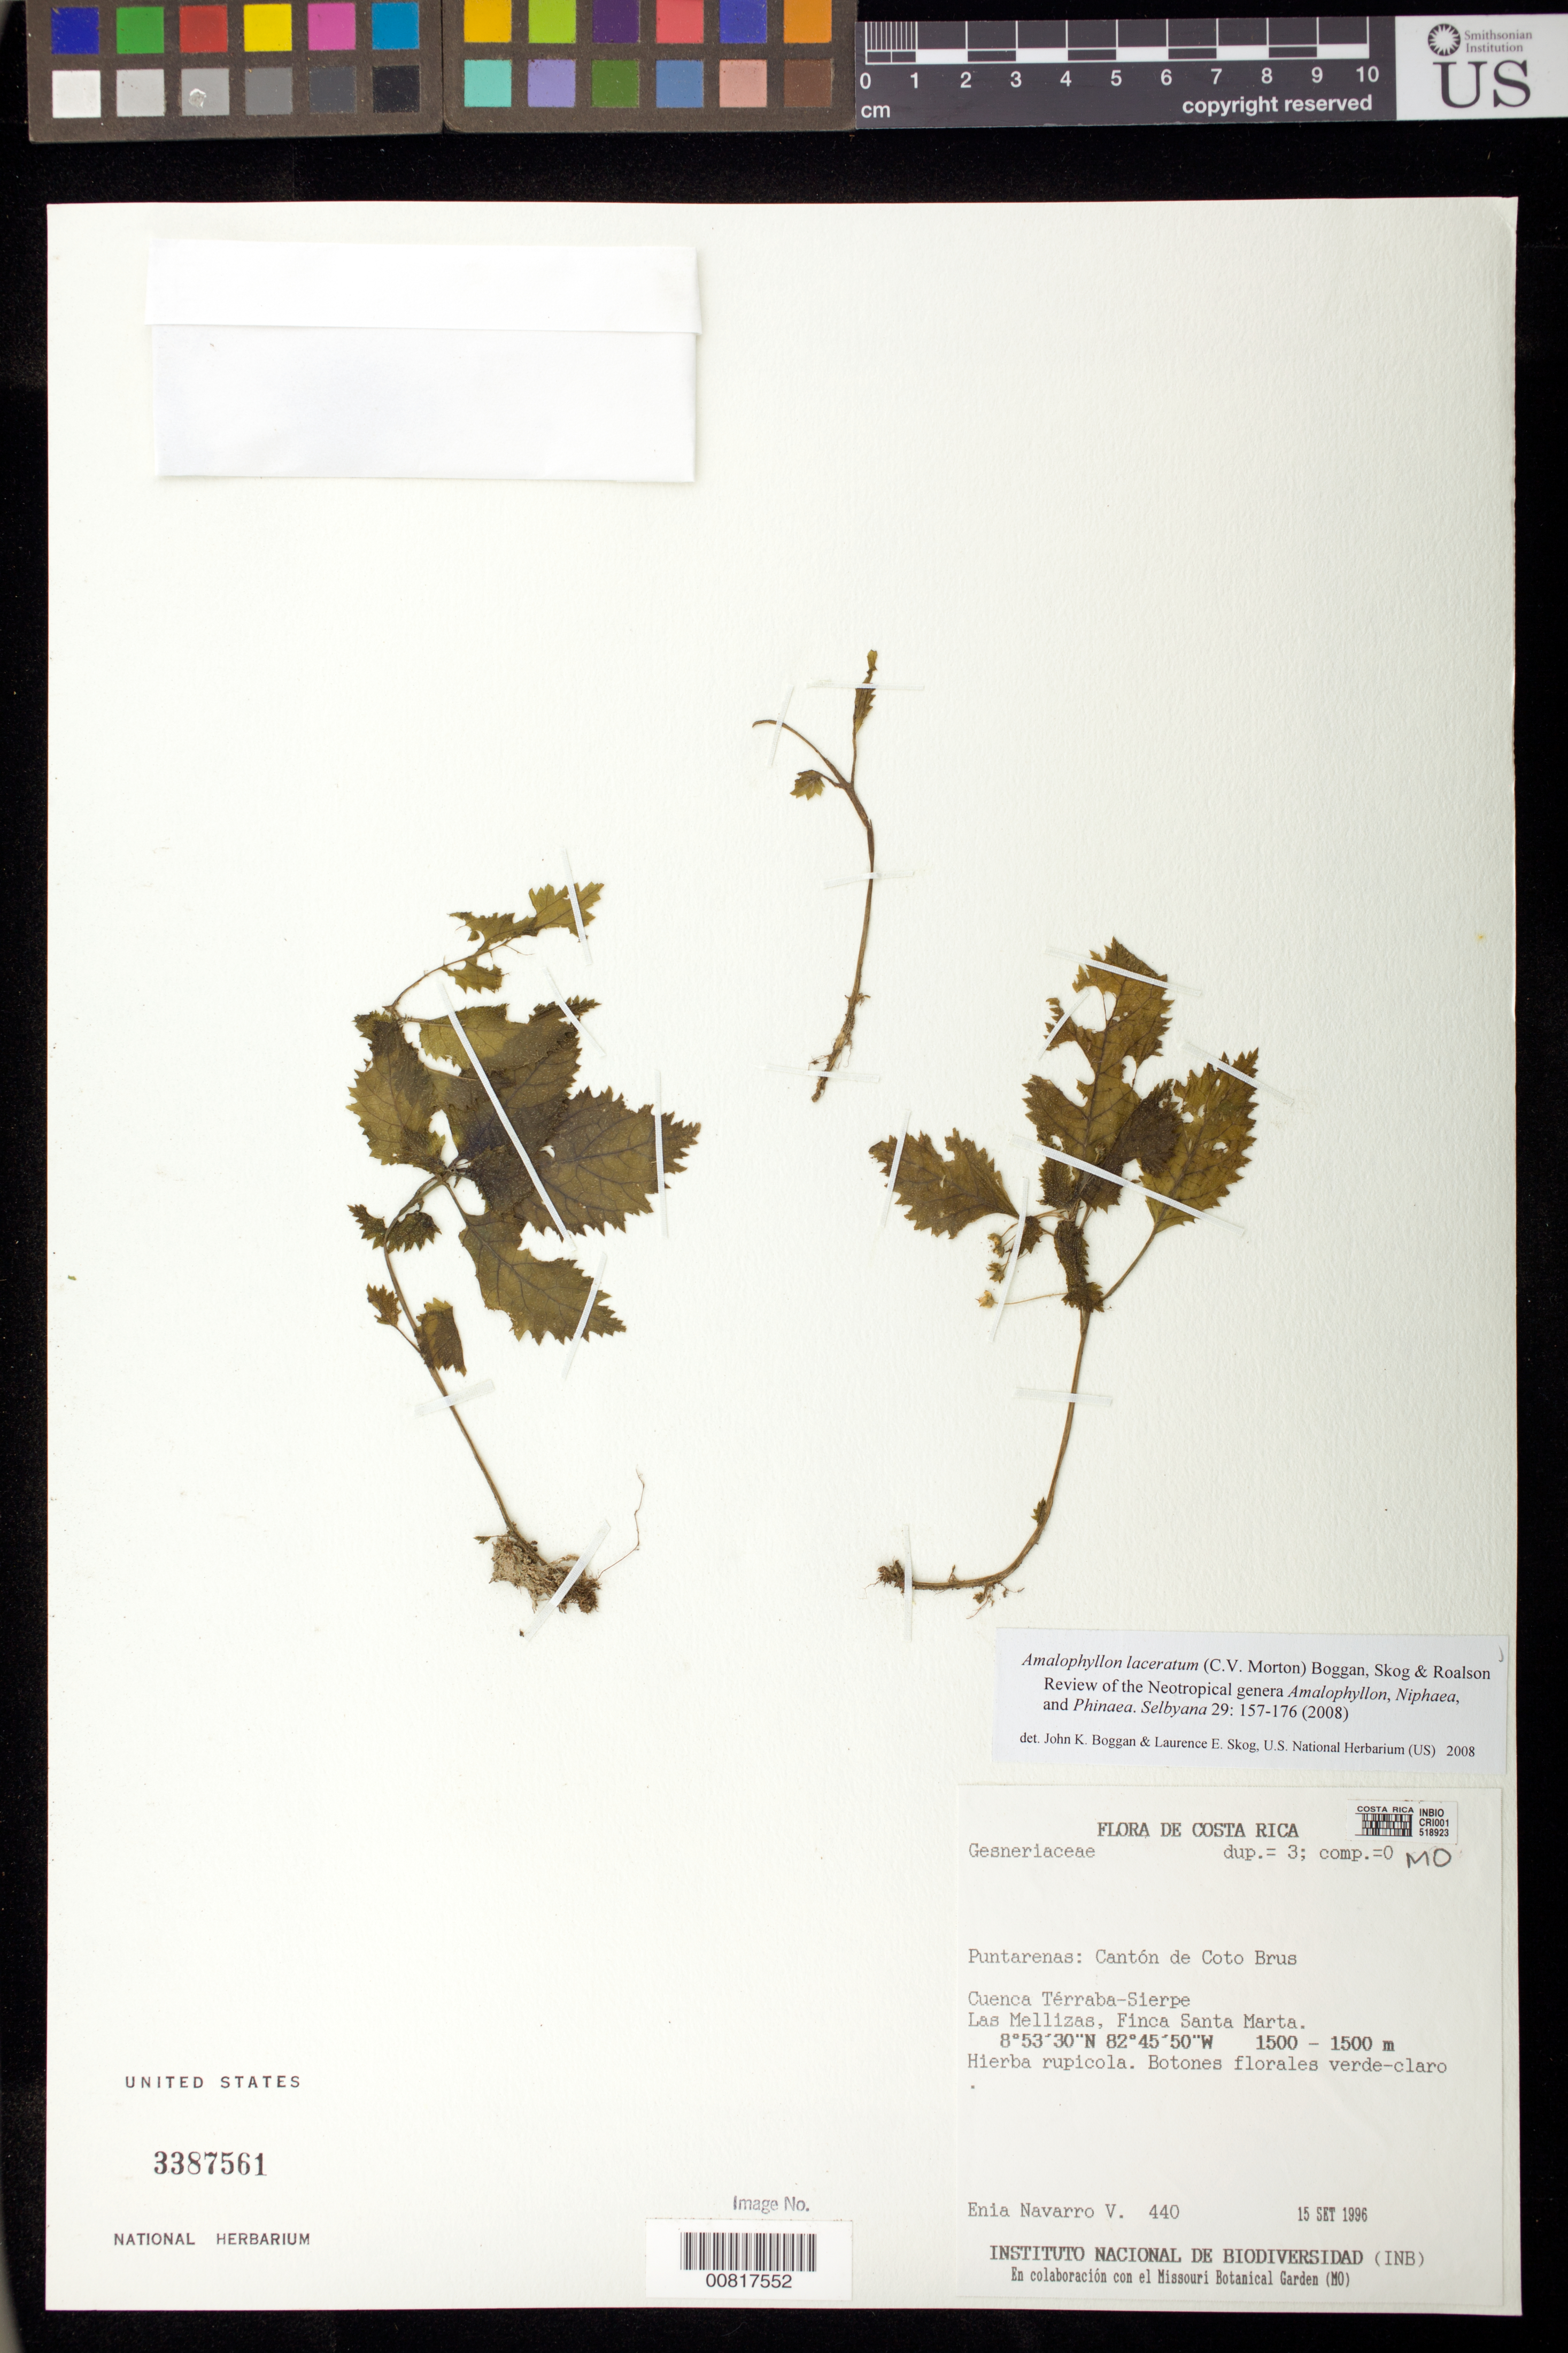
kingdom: Plantae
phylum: Tracheophyta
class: Magnoliopsida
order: Lamiales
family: Gesneriaceae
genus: Amalophyllon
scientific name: Amalophyllon laceratum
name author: (C.V. Morton) Boggan et al.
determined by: Boggan, J. K.; Skog, L. E.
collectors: E. Navarro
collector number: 440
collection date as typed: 15 Sep 1996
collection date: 1996-09-15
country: Costa Rica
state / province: Puntarenas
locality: Puntarenas: Cantón de Coto Brus, Cuenca Térraba-Sierpe, Las Mellizas, Finca Santa Marta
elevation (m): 1500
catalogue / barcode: US 3387561